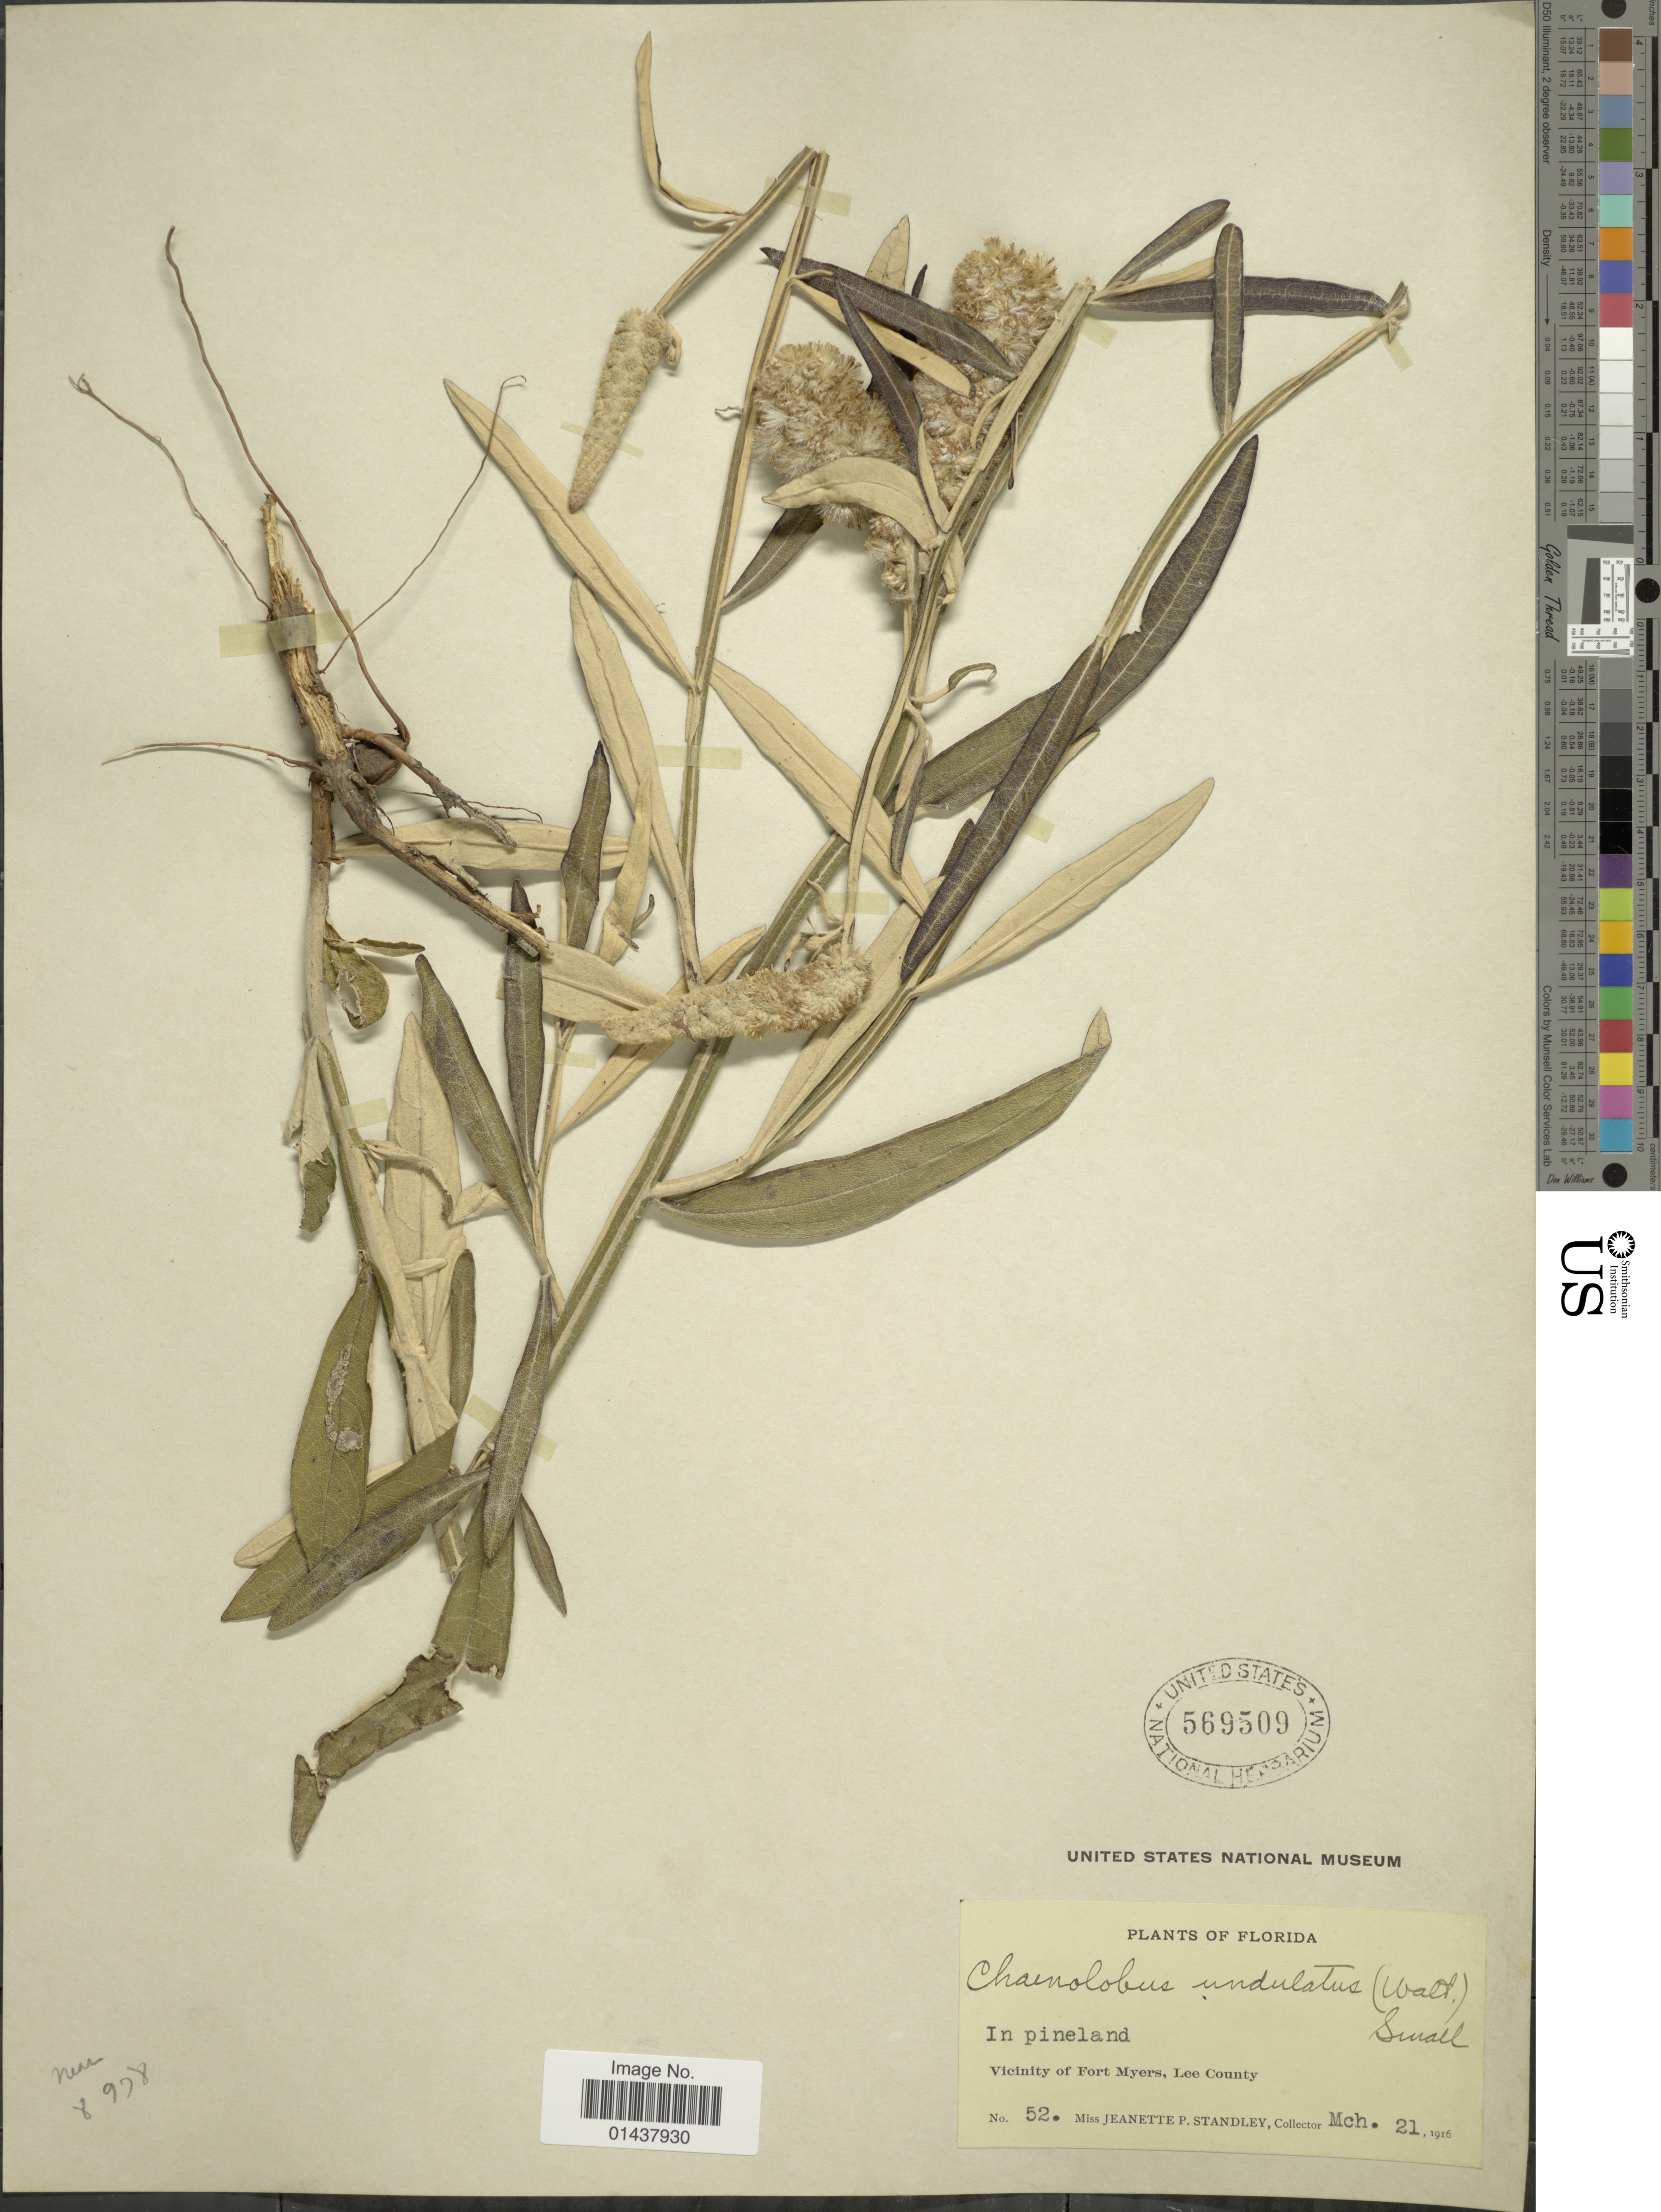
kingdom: Plantae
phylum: Tracheophyta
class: Magnoliopsida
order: Asterales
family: Asteraceae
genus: Pterocaulon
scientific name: Pterocaulon undulatum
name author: C. Mohr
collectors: J. P. Standley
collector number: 52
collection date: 1916-03-21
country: United States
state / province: Florida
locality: Vicinity of Fort Myers, Lee County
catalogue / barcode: US 569509